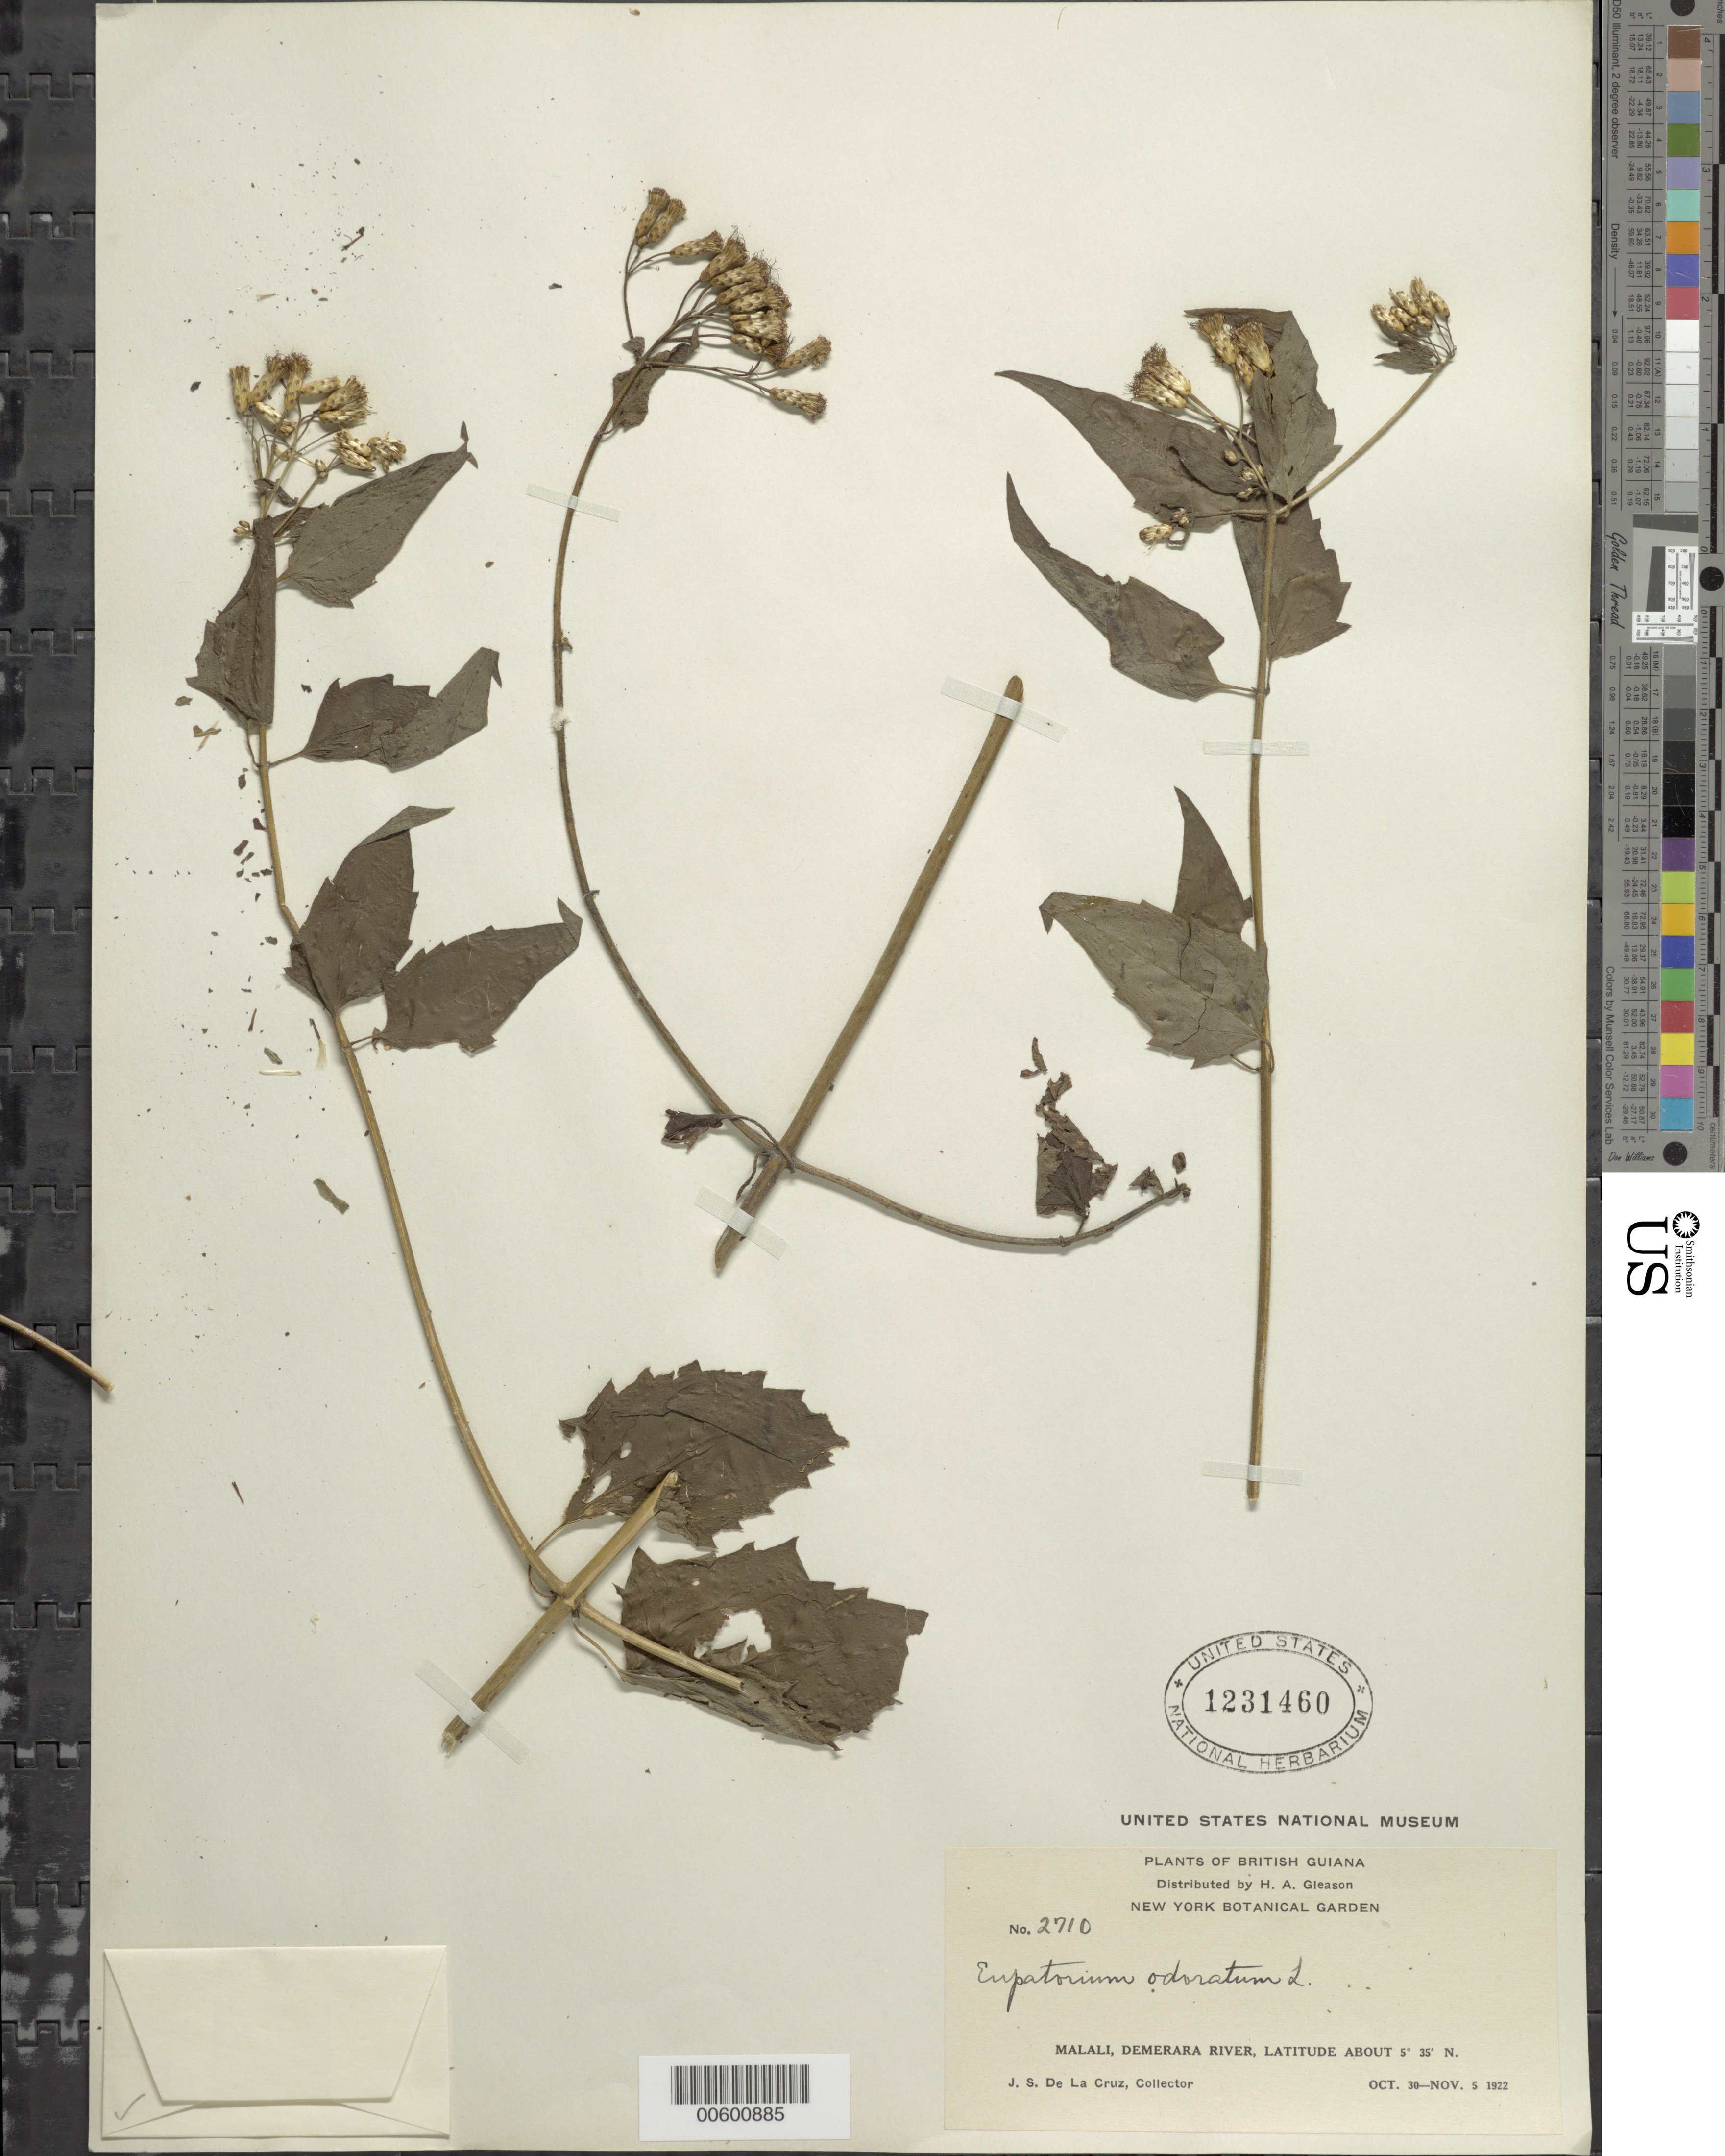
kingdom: Plantae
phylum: Tracheophyta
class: Magnoliopsida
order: Asterales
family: Asteraceae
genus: Chromolaena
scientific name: Chromolaena odorata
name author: (L.) R.M. King & H. Rob.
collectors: J. S. de la Cruz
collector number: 2710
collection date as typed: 30-Oct-22 to 5-Nov-22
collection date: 1922-10-30/1922-11-05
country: Guyana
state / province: U. Demerara-Berbice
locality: Malali, Demerara R.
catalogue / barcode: US 1231460